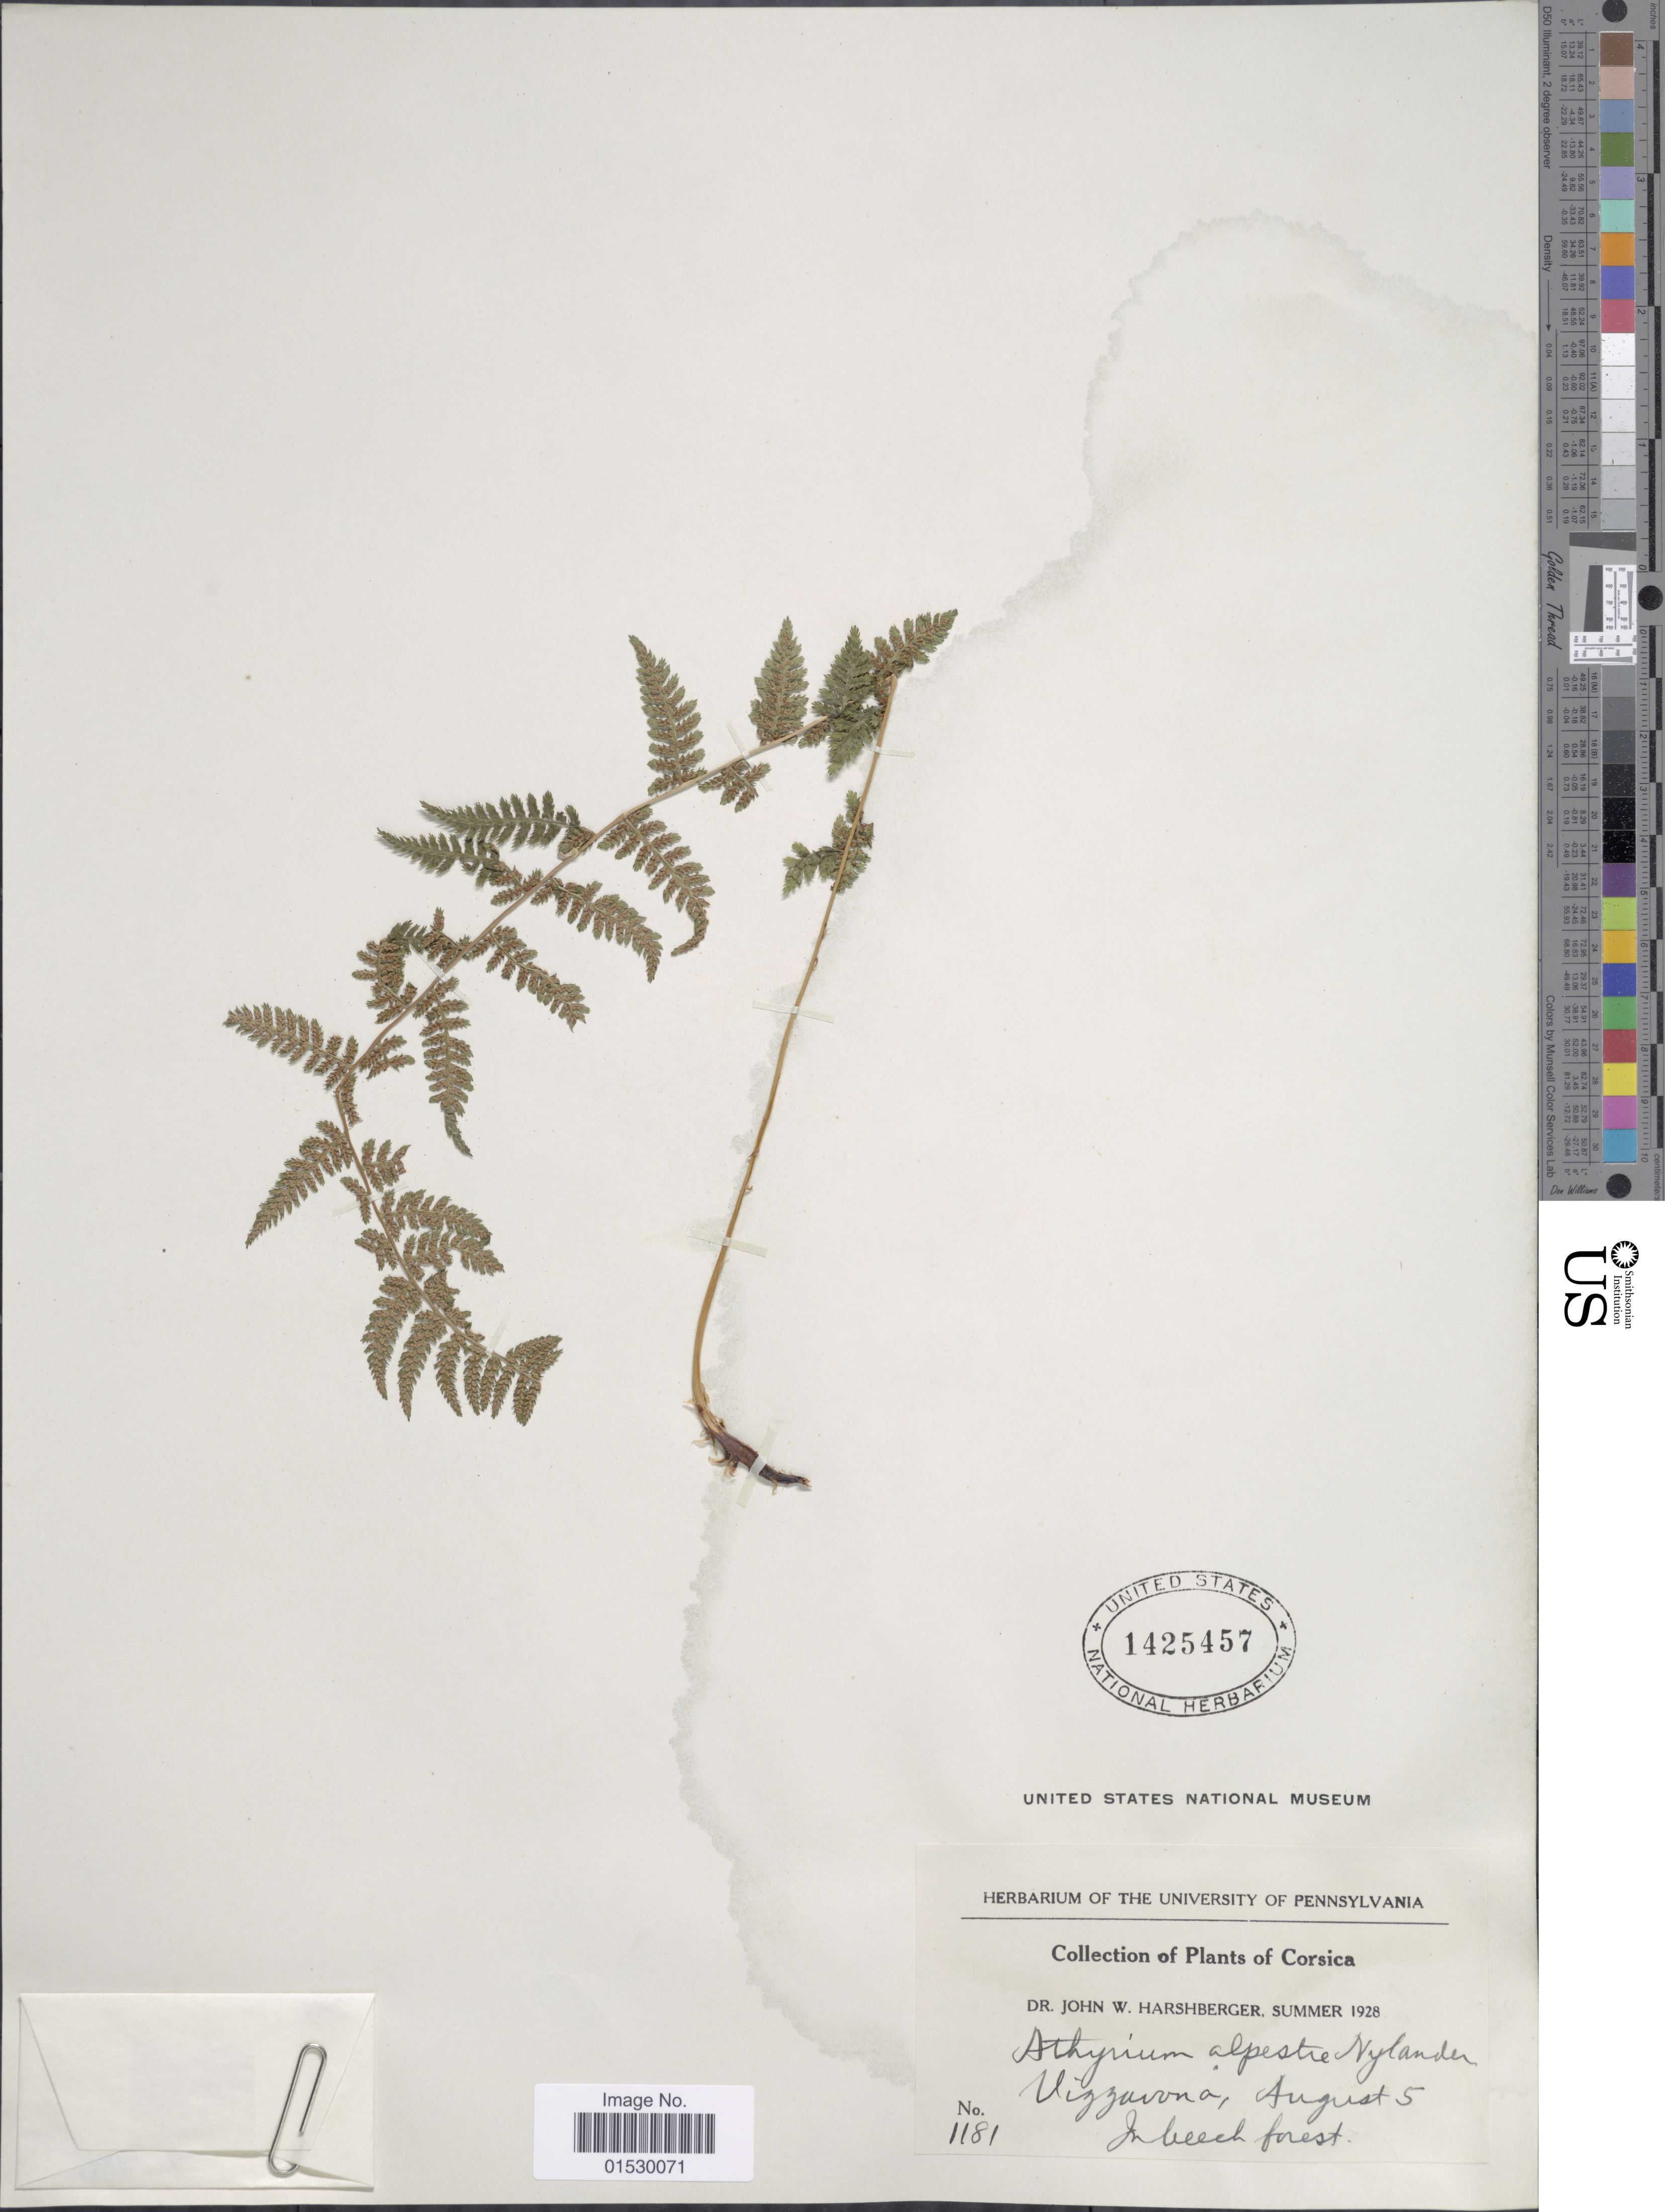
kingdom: Plantae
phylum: Tracheophyta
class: Polypodiopsida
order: Polypodiales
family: Athyriaceae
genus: Athyrium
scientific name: Athyrium alpestre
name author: (Hoppe) Rylands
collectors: J. W. Harshberger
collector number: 1181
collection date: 1928-08-05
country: France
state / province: Corsica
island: Corse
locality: Vizzuvona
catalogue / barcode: US 1425457